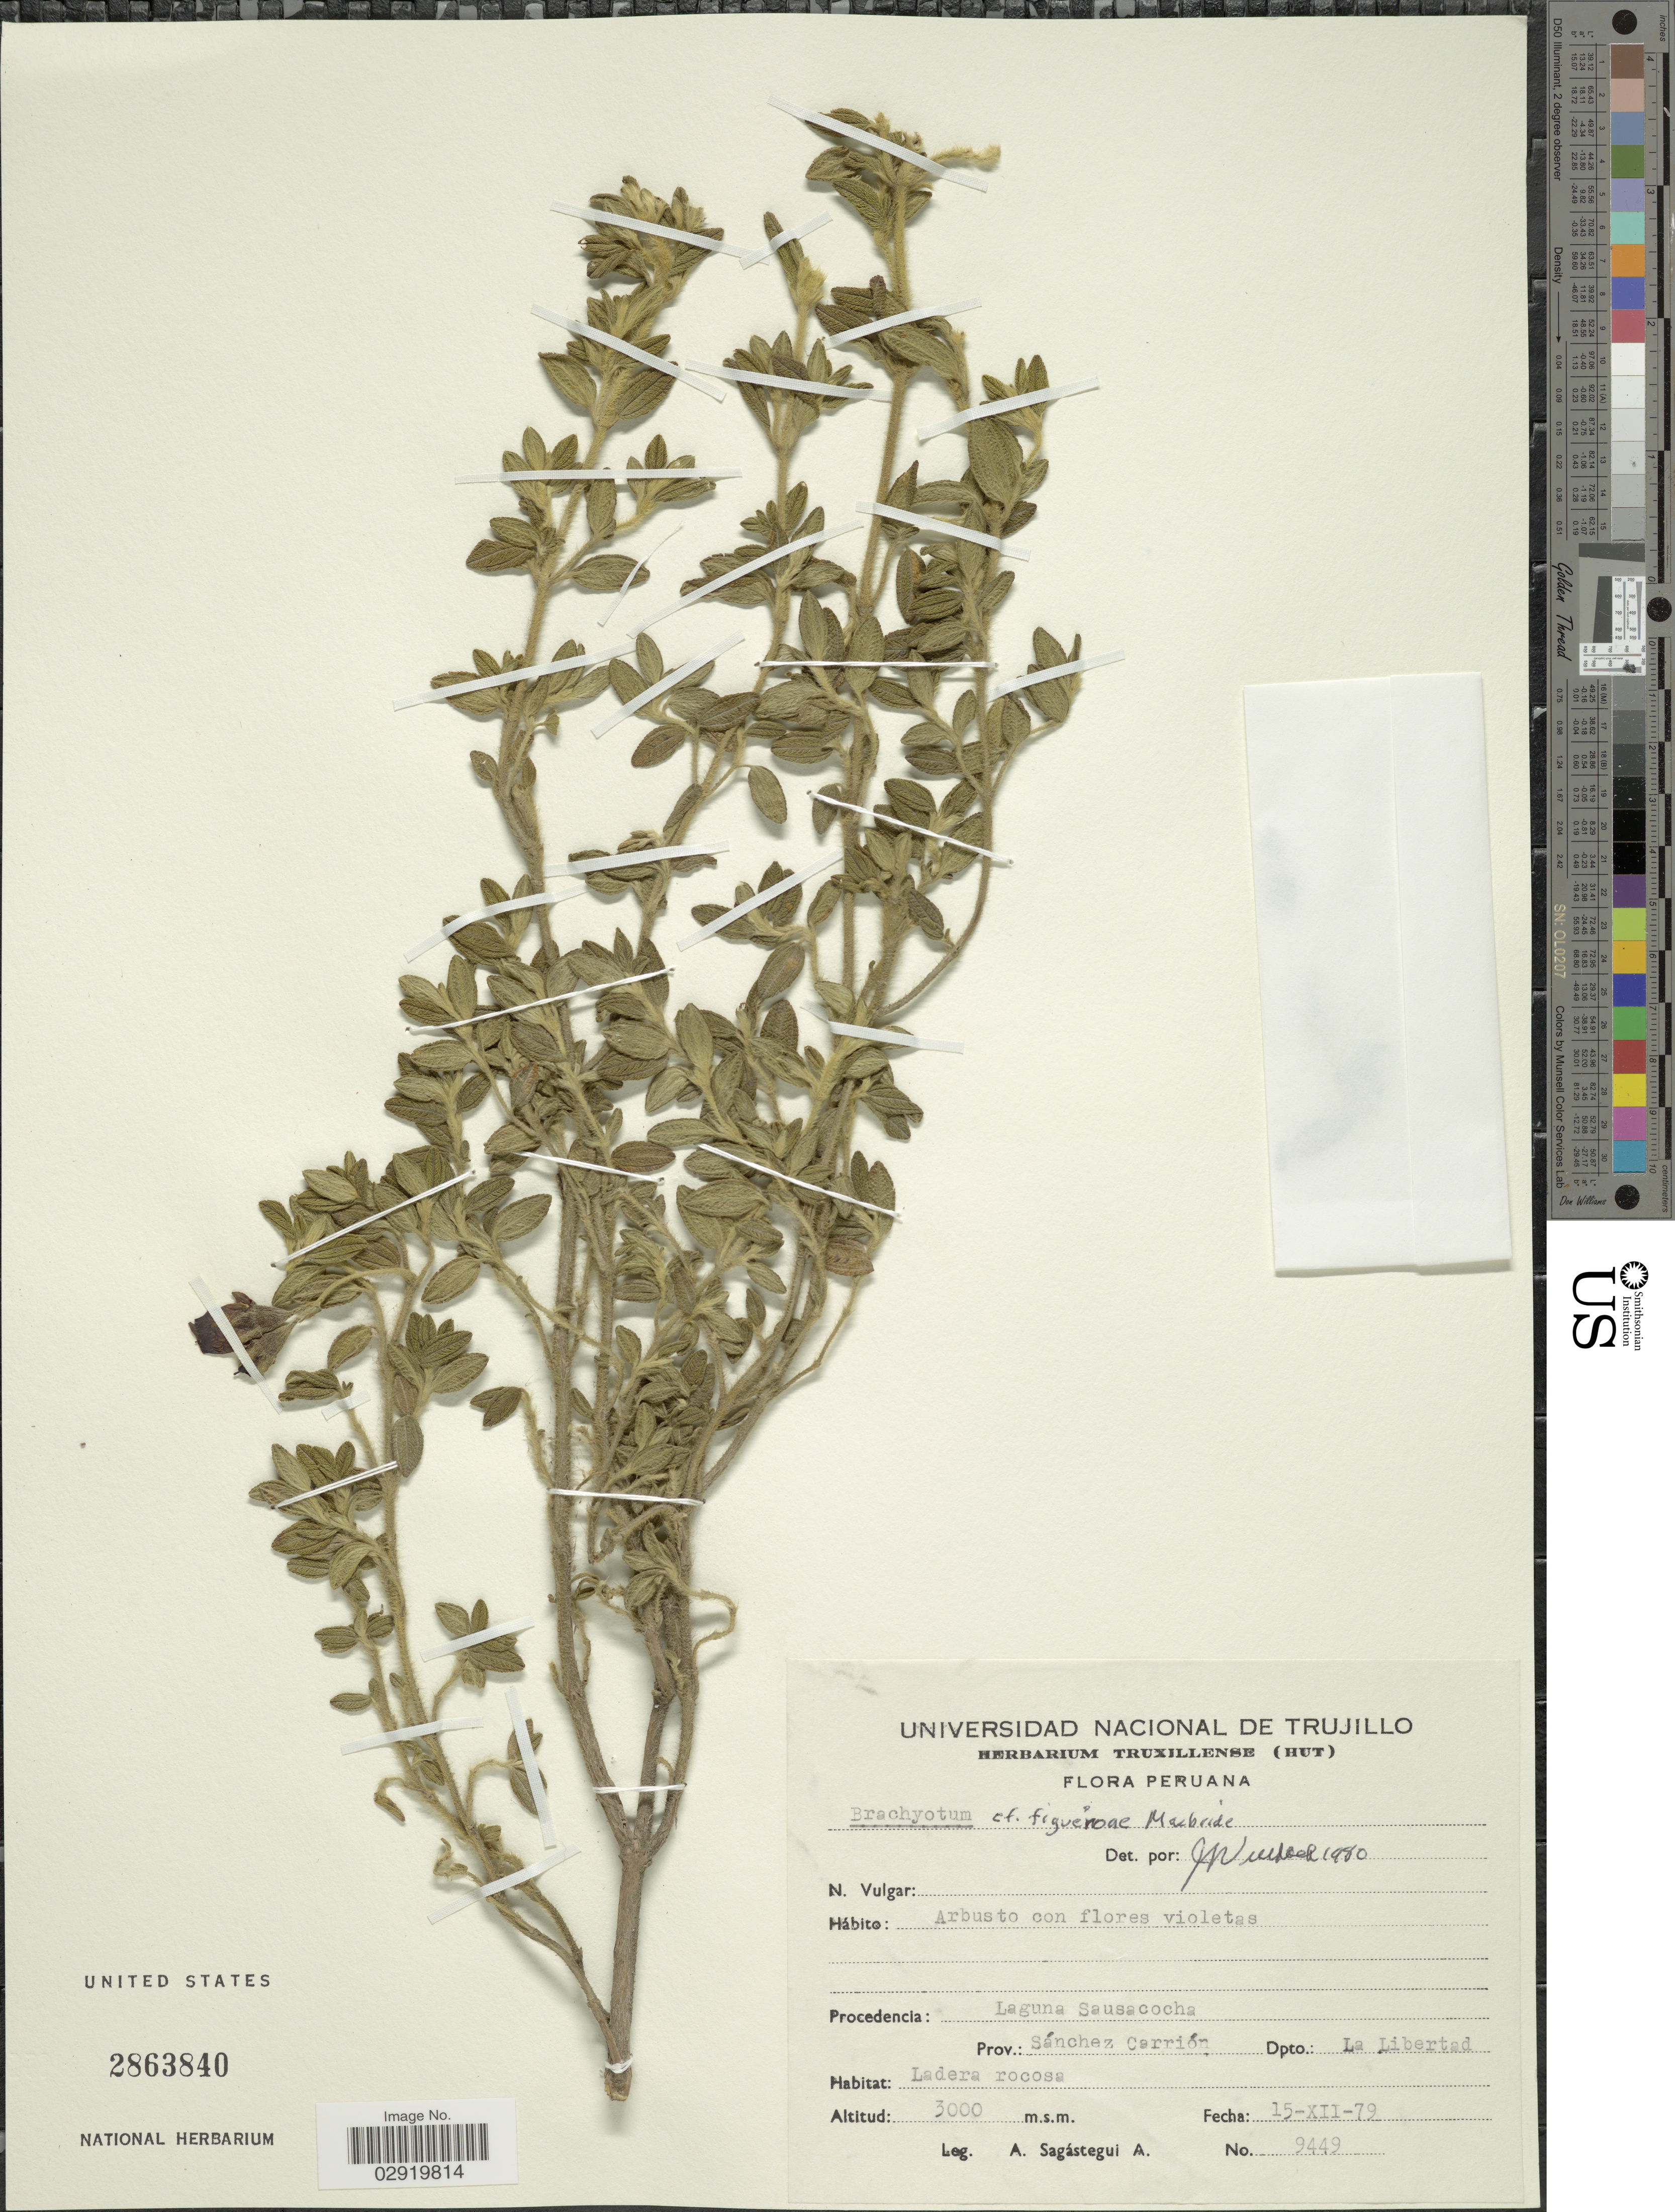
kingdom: Plantae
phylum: Tracheophyta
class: Magnoliopsida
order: Myrtales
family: Melastomataceae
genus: Brachyotum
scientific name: Brachyotum figueroae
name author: J.F. Macbr.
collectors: A. Sagástegui A.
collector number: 9449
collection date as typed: Transcribed d/m/y: 15/12/79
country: Peru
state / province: La Libertad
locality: Procedencia: Laguna Sausacocha. Prov.: Sánchez Carrión. Dpto.: La Libertad.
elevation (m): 3000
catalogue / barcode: US 2863840